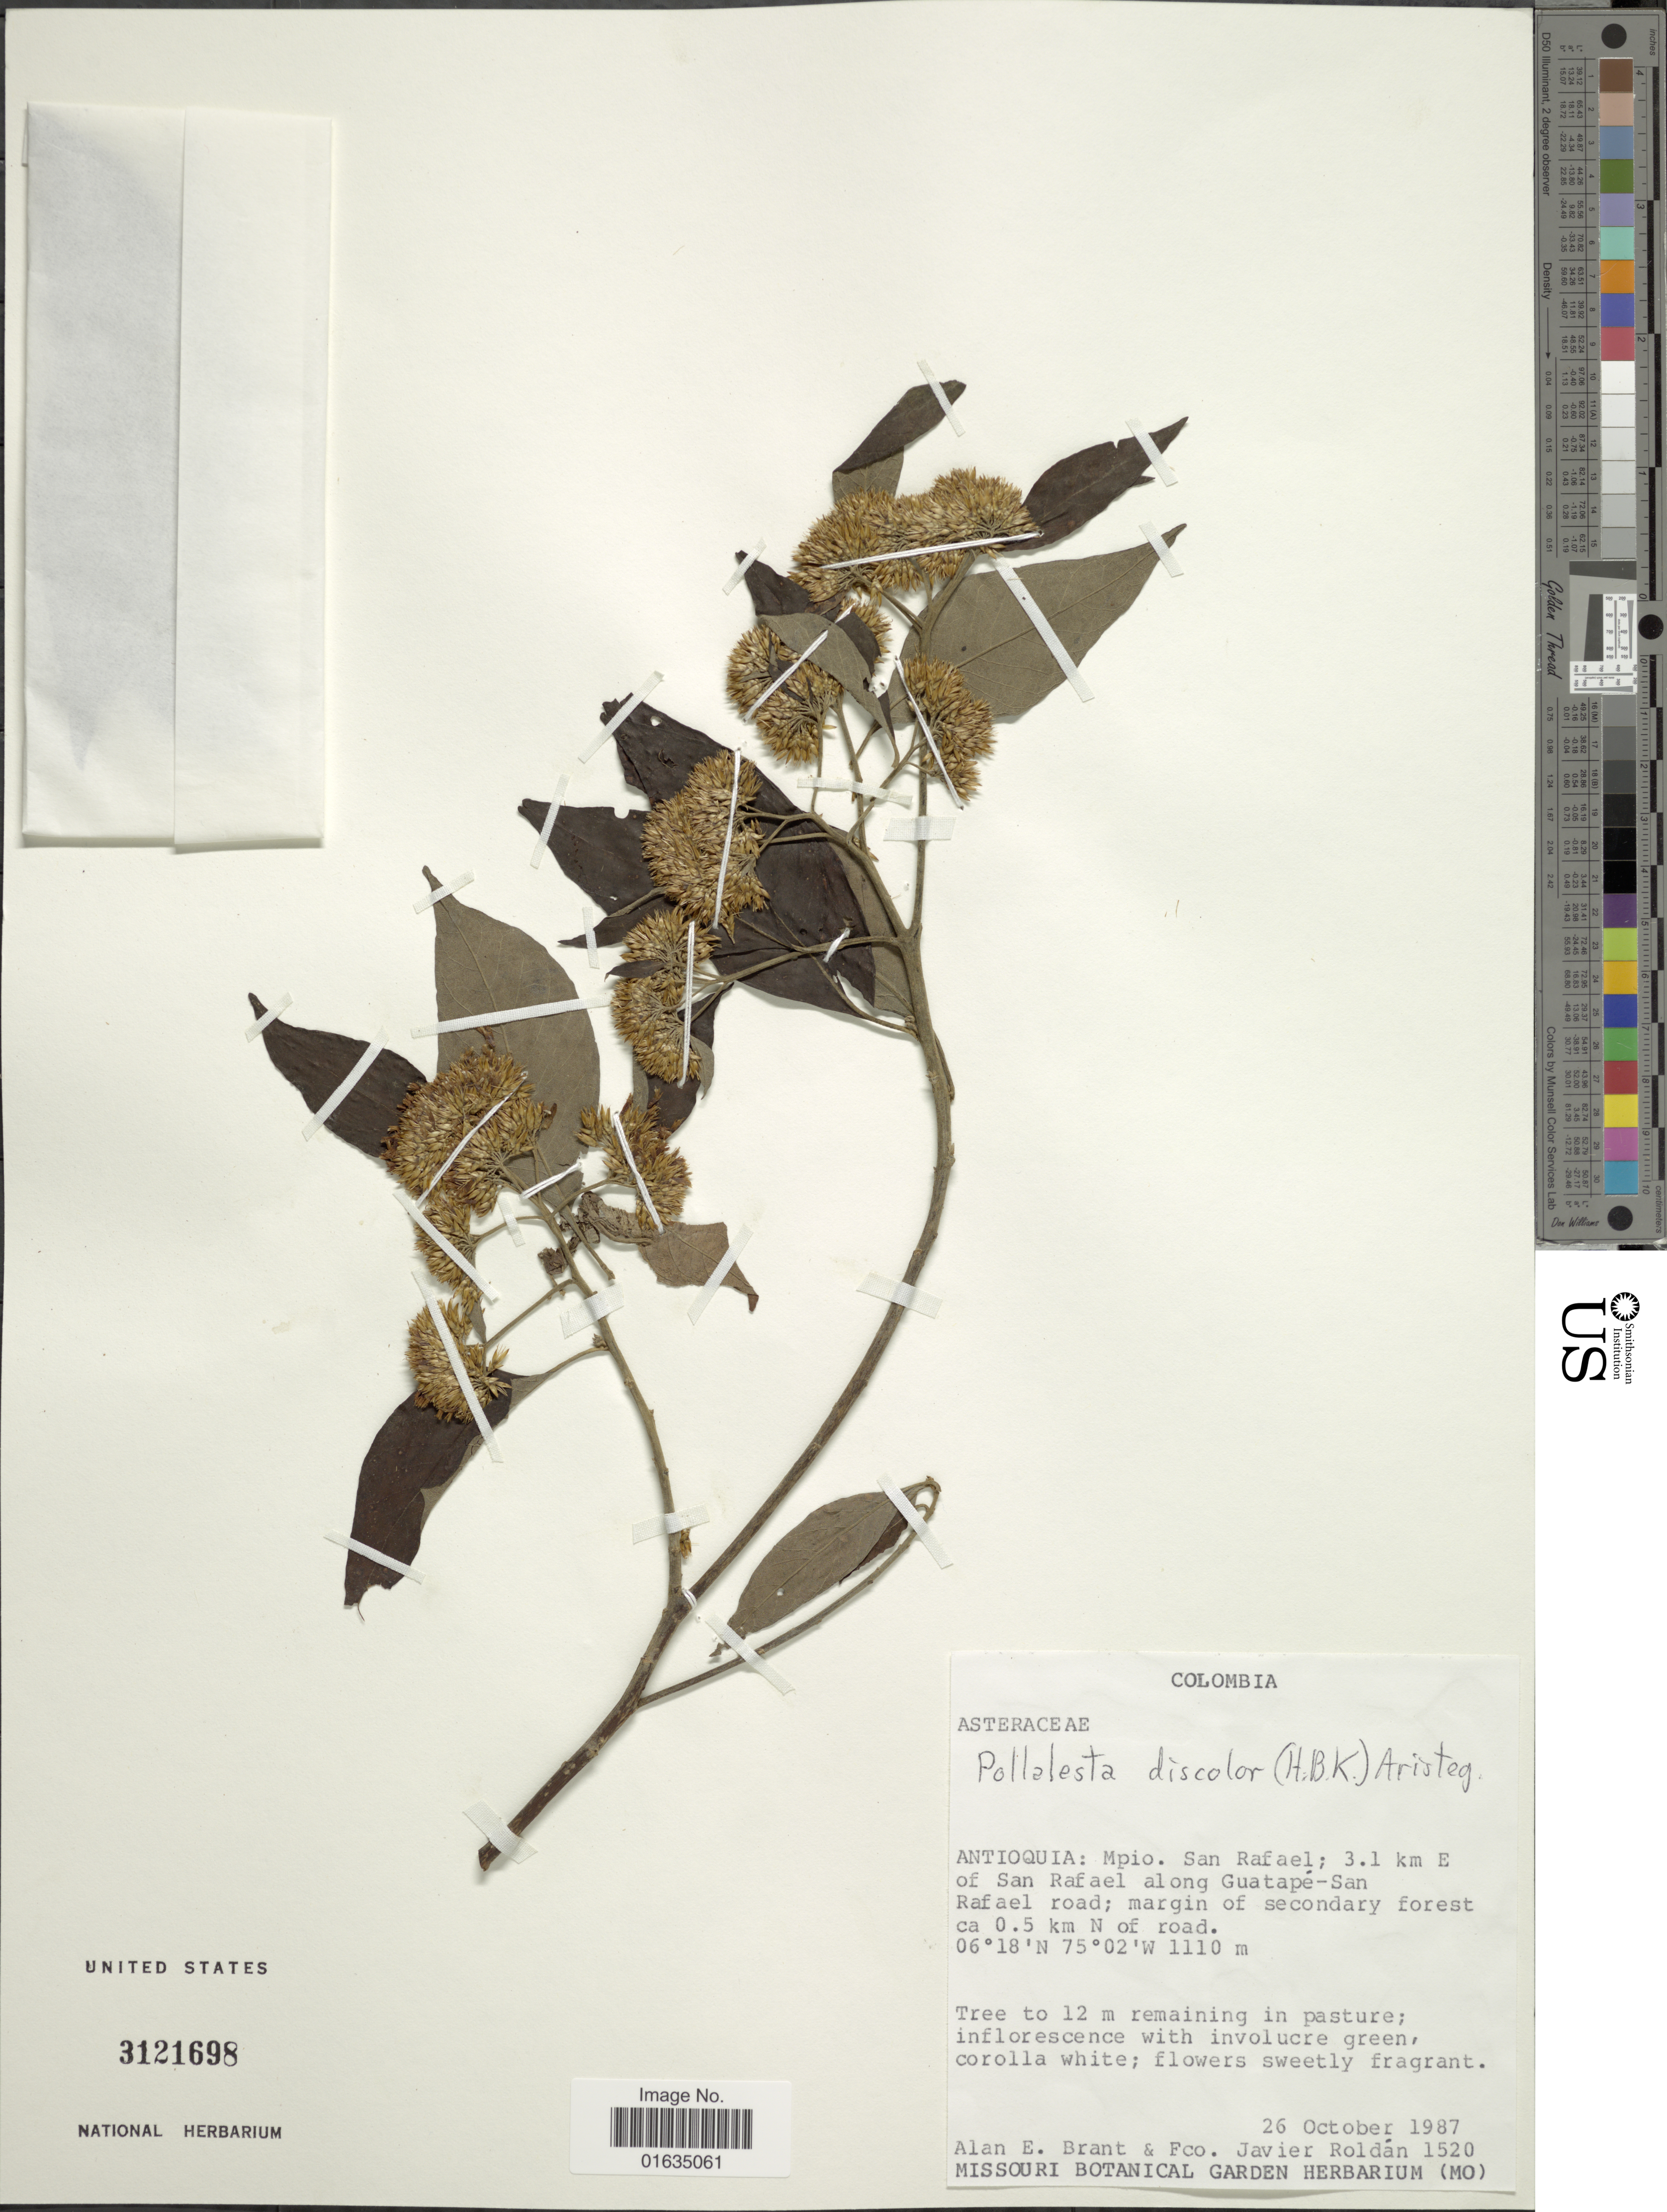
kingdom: Plantae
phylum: Tracheophyta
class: Magnoliopsida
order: Asterales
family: Asteraceae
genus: Pollalesta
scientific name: Pollalesta discolor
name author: (Kunth) Aristeg.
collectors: A. Brant & F. J. Roldán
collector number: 1520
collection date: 1987-10-26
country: Colombia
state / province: Antioquia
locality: Mpio. San Rafael, 3.1 km E of San Rafael along Guatape-San Rafael road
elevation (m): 1110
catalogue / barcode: US 3121698